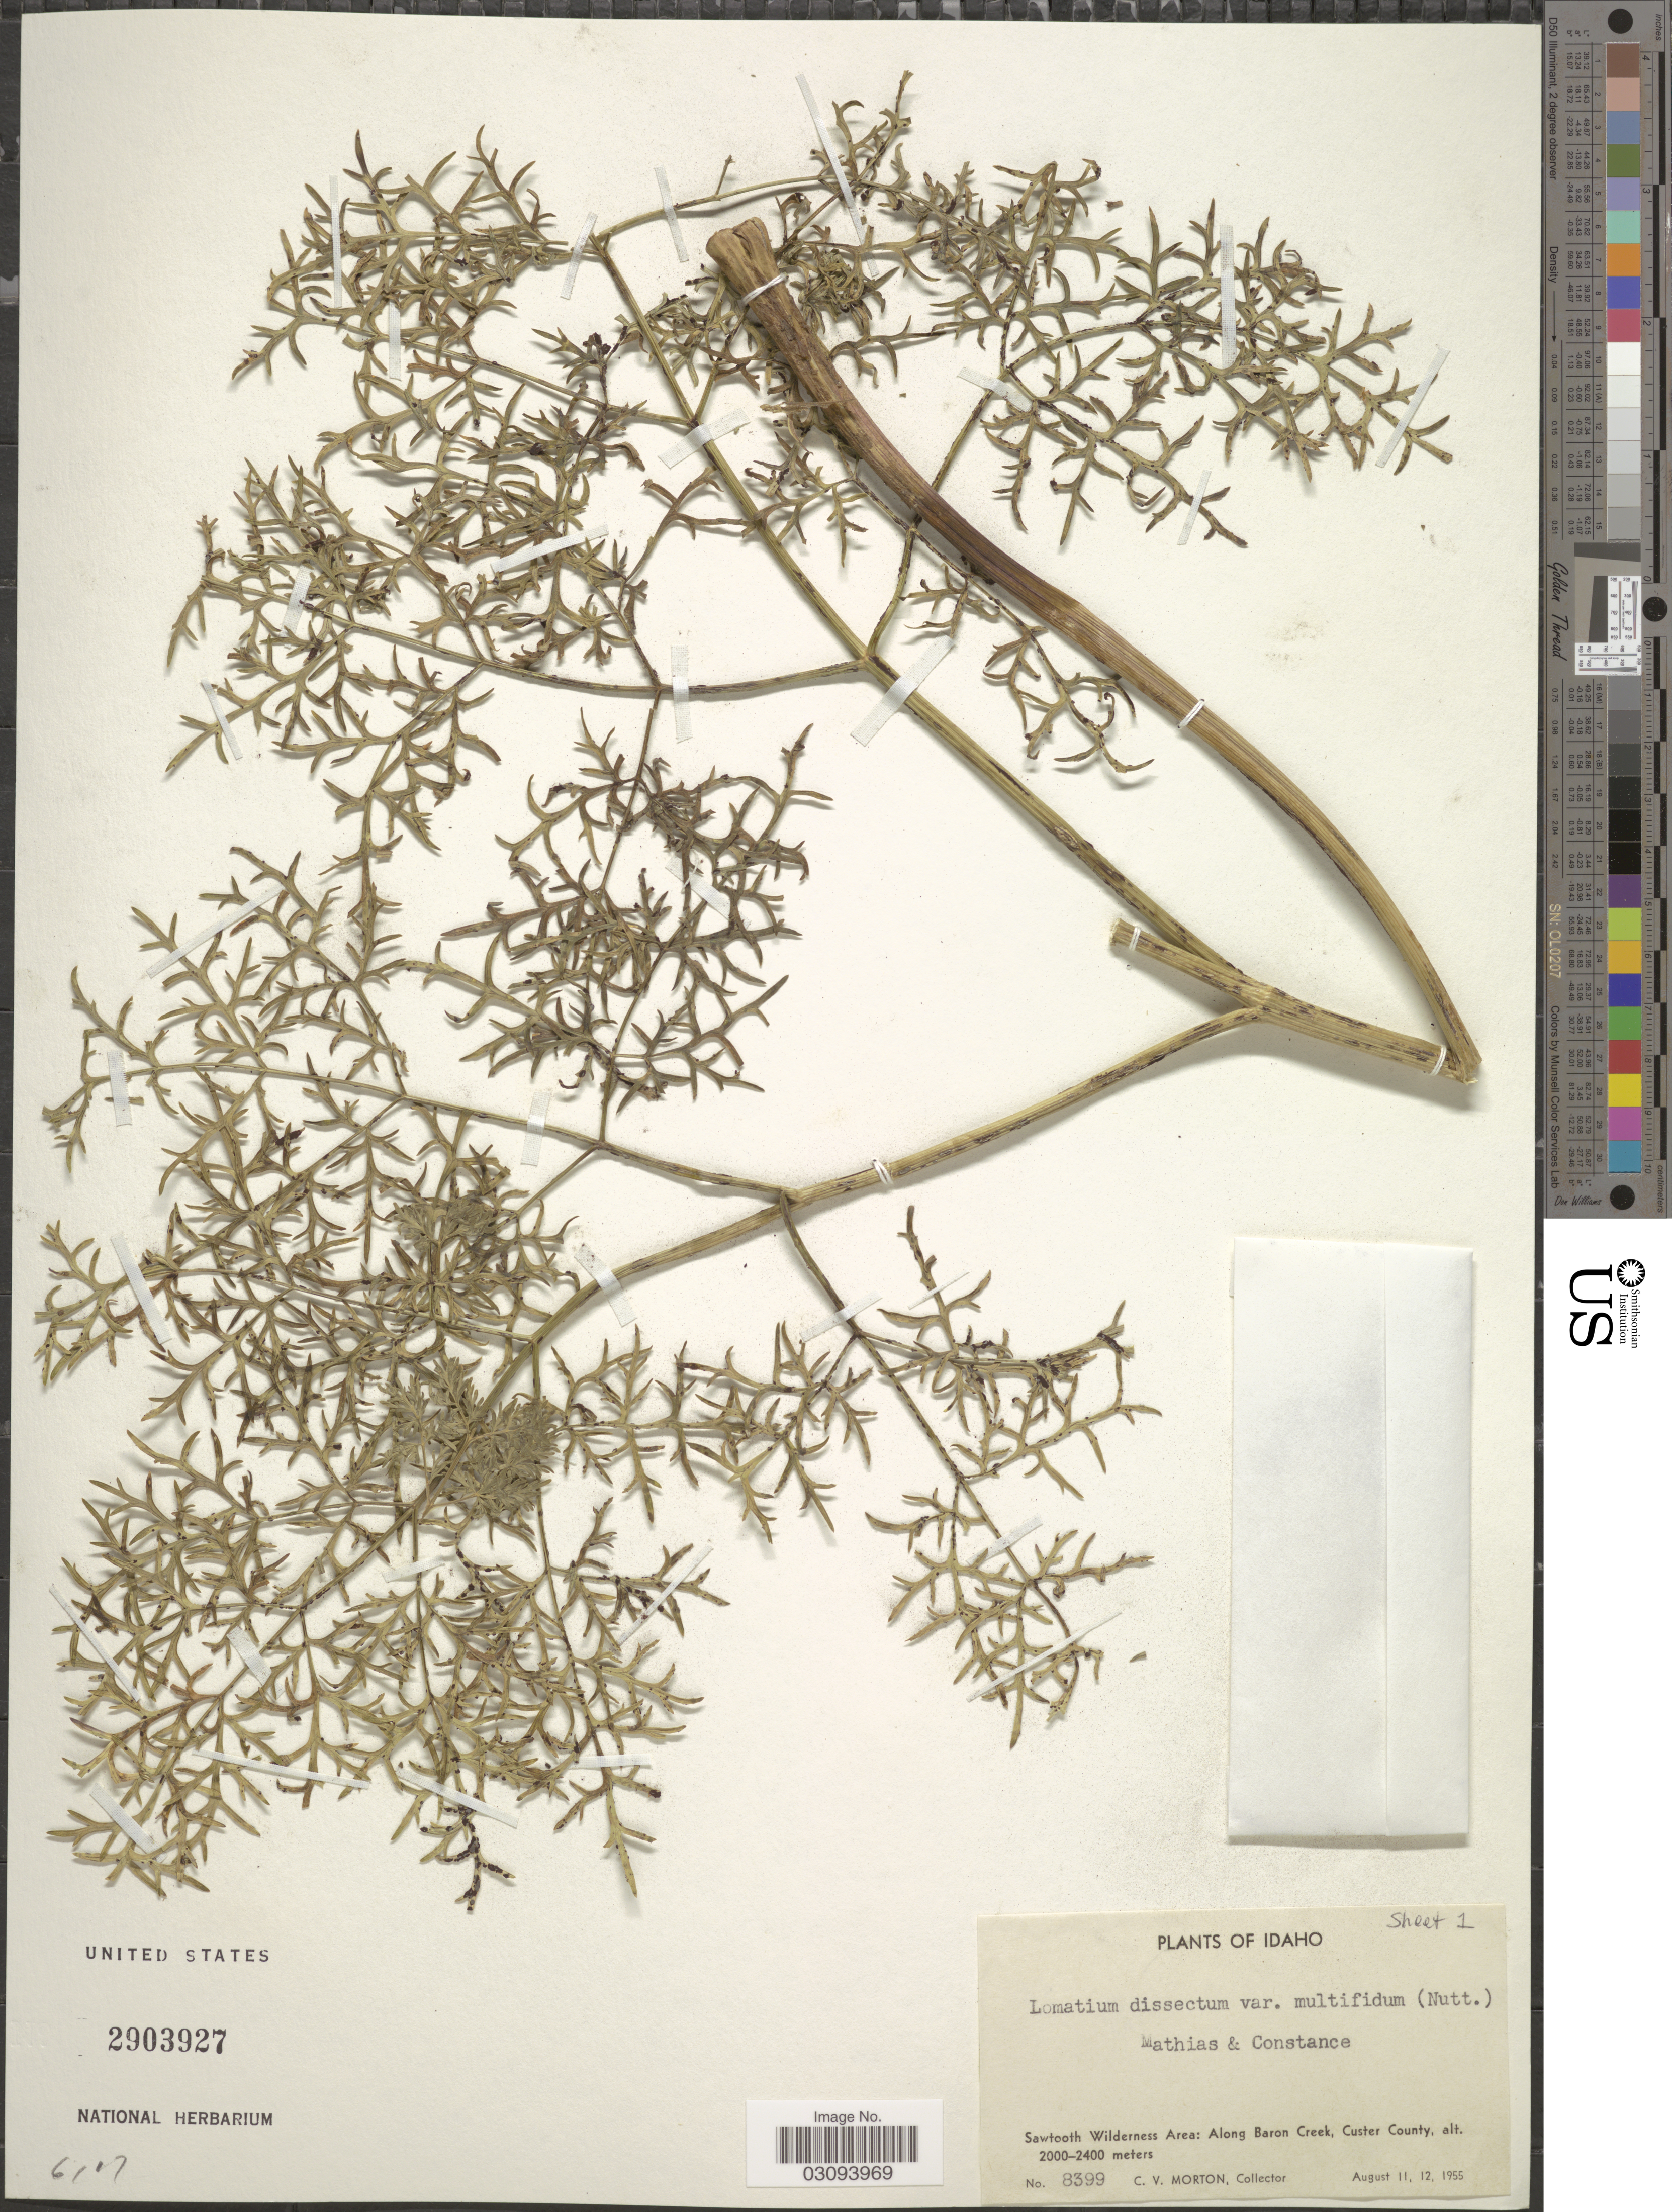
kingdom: Plantae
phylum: Tracheophyta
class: Magnoliopsida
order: Apiales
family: Apiaceae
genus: Lomatium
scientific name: Lomatium dissectum var. multifidum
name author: (Nutt.) Mathias & Constance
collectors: C. V. Morton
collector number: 8399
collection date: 1955-08-11/1955-08-12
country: United States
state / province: Idaho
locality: Sawtooth Wilderness Area: Along Baron Creek, Custer County.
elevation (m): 2000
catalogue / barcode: US 2903927